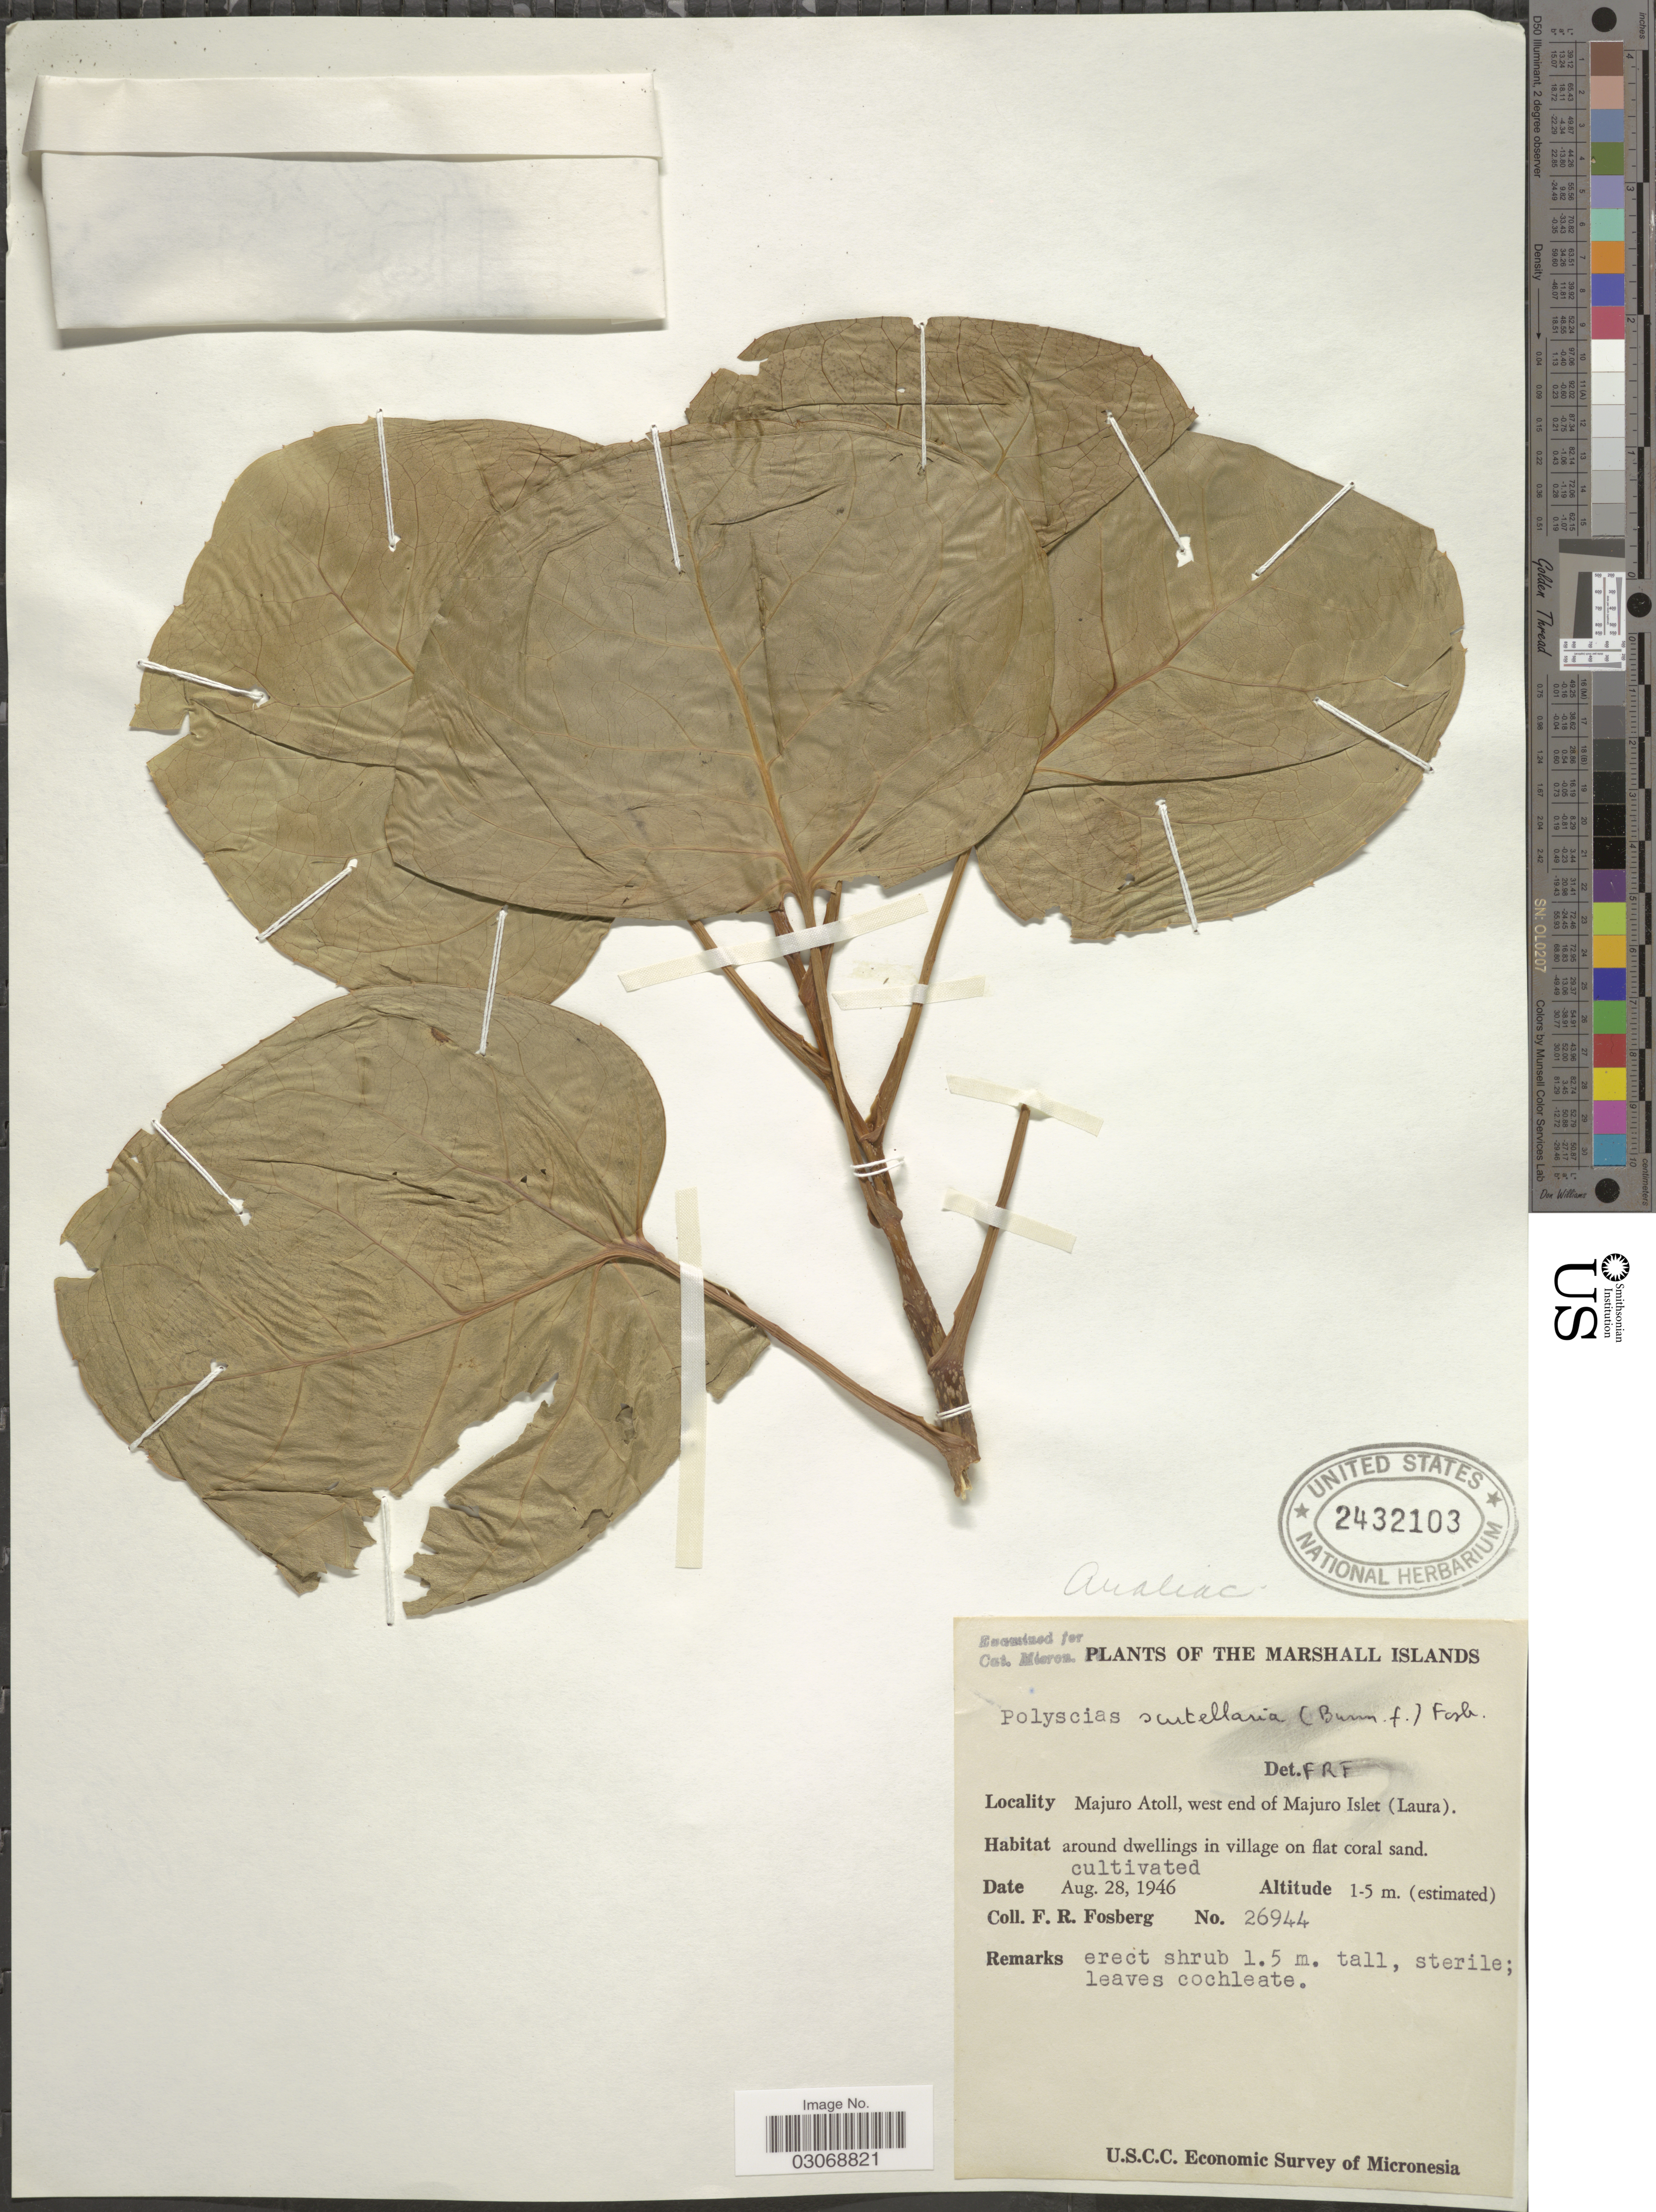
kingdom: Plantae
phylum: Tracheophyta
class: Magnoliopsida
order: Apiales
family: Araliaceae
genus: Polyscias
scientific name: Polyscias scutellaria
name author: (Burm. f.) Fosberg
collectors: F. R. Fosberg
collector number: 26944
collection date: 1946-08-28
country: Marshall Islands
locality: The Marshall Islands. Majuro Atoll, west end of Majuro Islet (Laura). Around dwellings in village on flat coral sand.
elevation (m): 1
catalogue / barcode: US 2432103